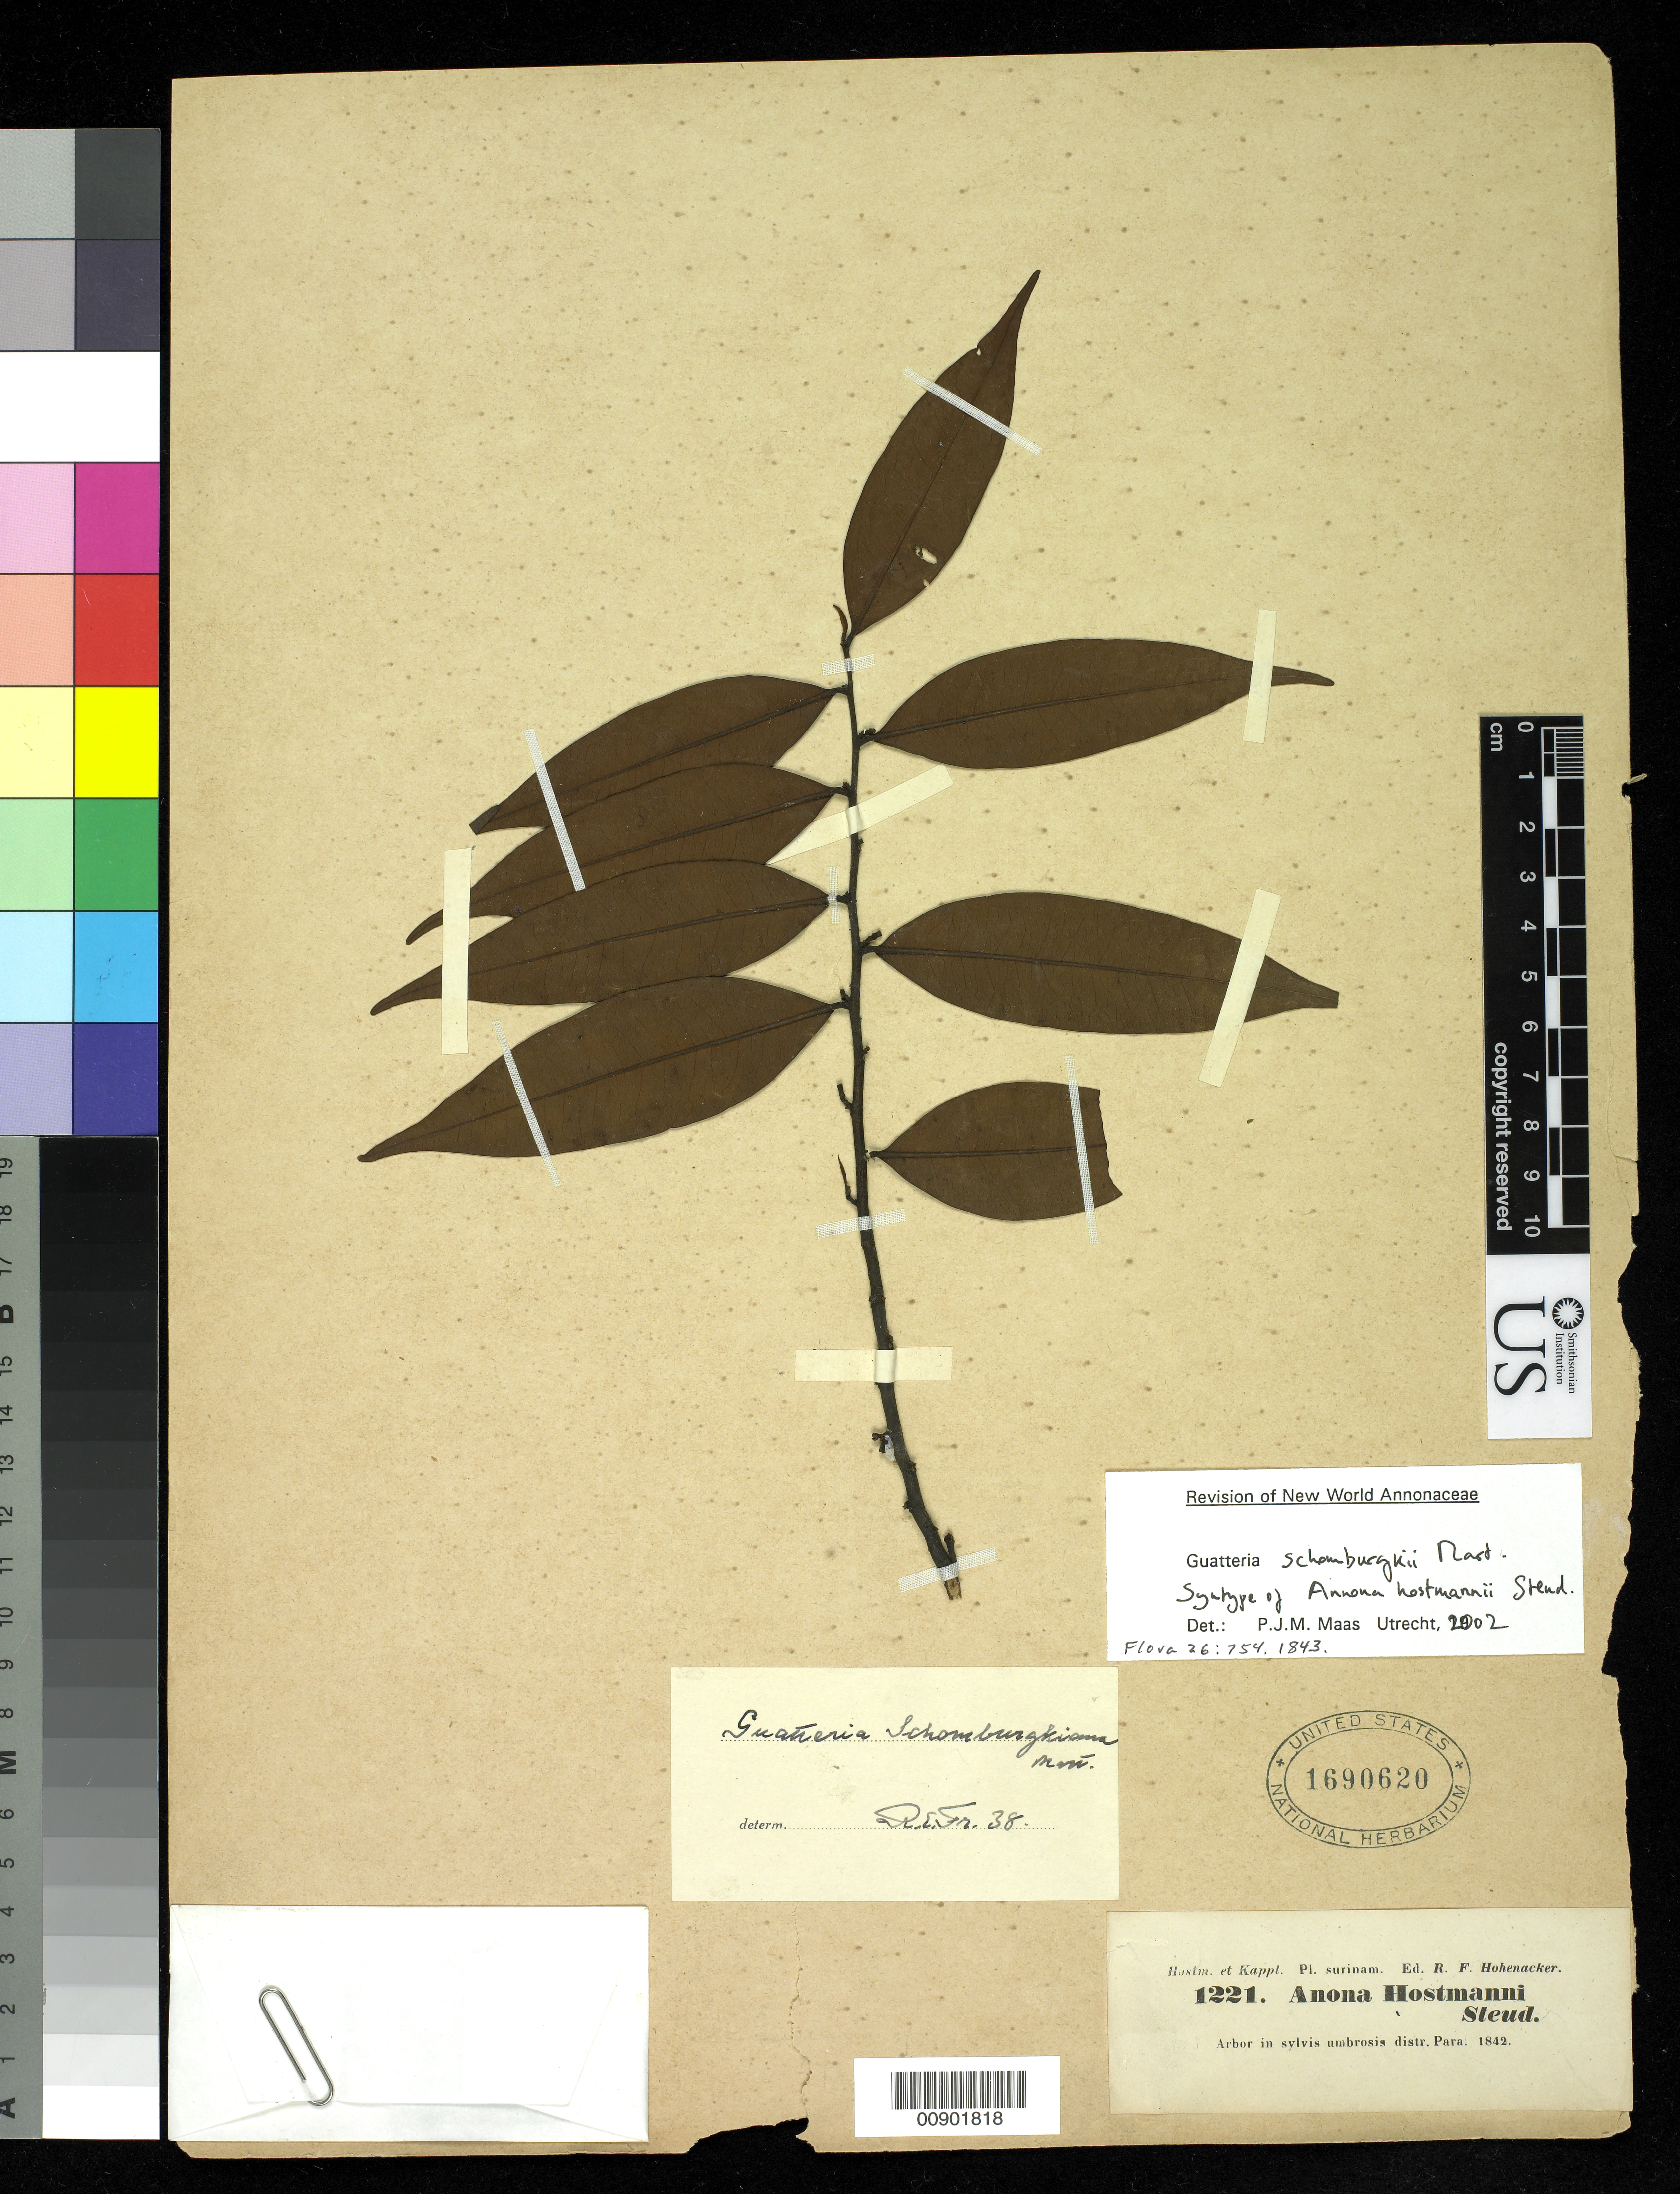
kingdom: Plantae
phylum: Tracheophyta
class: Magnoliopsida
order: Magnoliales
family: Annonaceae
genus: Annona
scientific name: Annona hostmannii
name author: Steud.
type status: Syntype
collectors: F. Hostmann & A. Kappler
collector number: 1221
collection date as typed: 1842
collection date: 1842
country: Suriname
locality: Arbor in sylvis umbrosis distr. Para.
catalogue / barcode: US 1690620